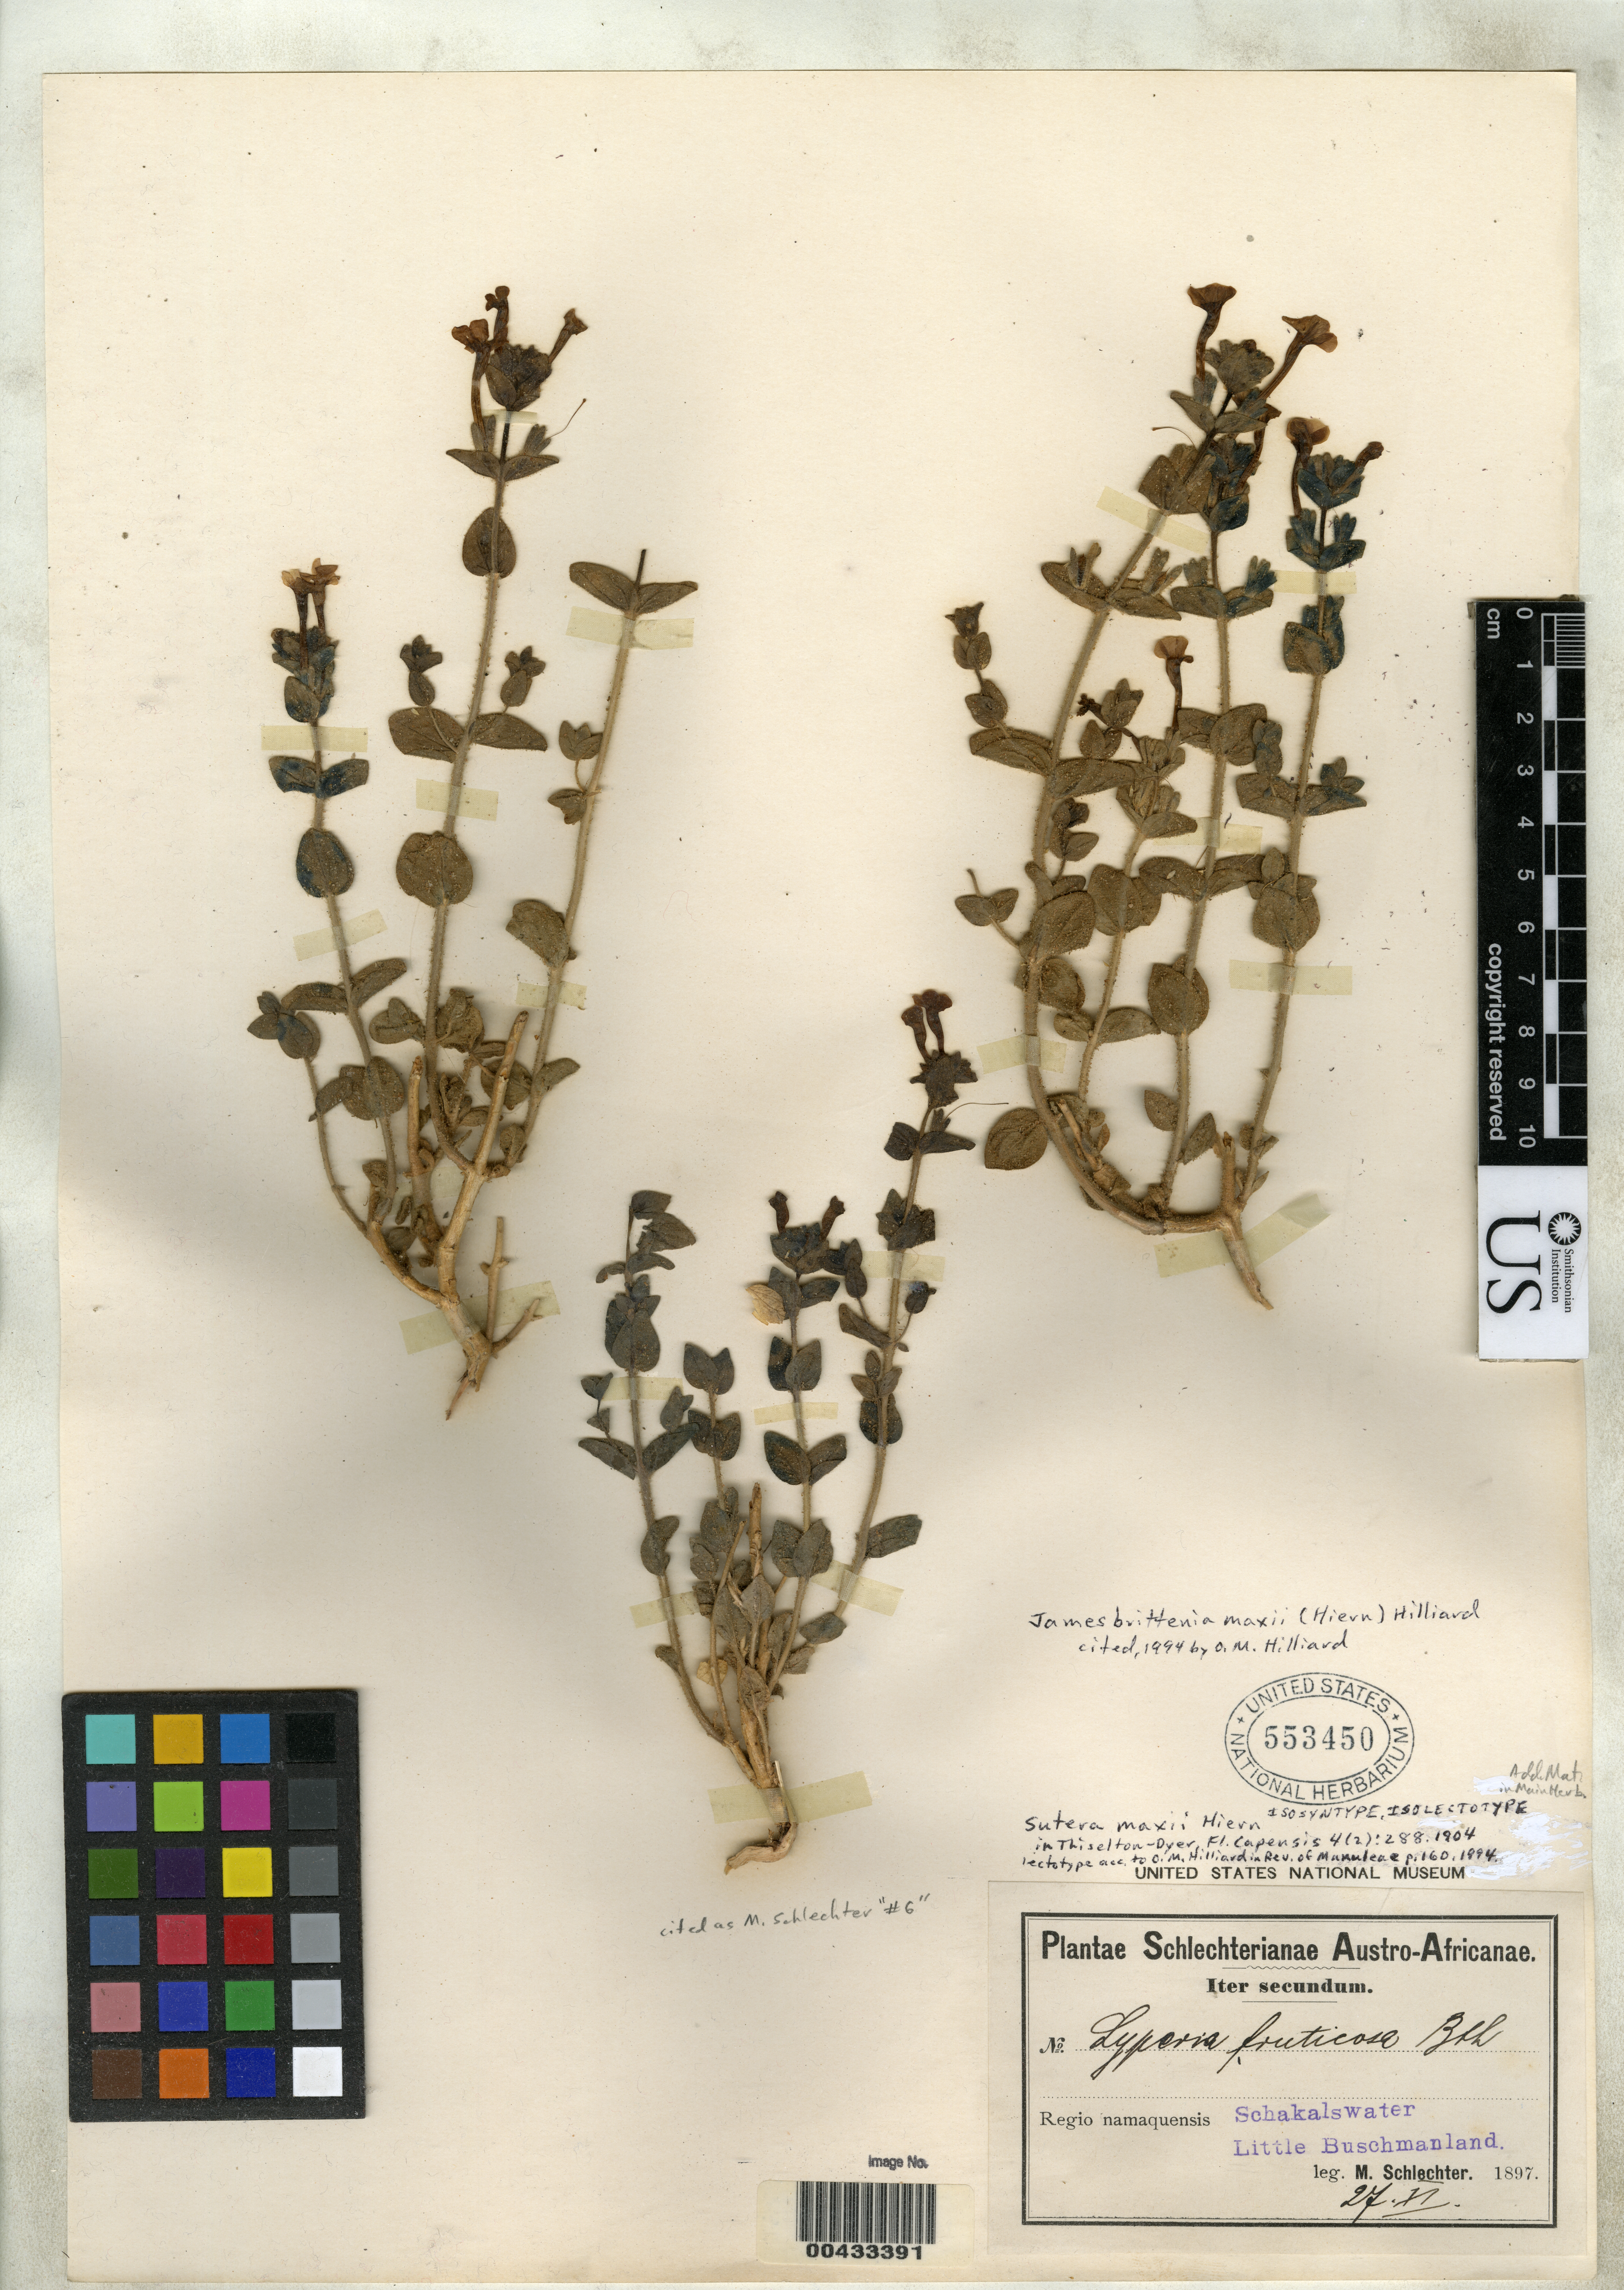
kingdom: Plantae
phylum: Tracheophyta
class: Magnoliopsida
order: Lamiales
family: Scrophulariaceae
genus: Sutera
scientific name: Sutera maxii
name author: Hiern in Dyer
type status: Isolectotype; Isosyntype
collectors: F. R. R. Schlechter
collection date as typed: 27 Nov 1897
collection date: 1897-11-27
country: South Africa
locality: Schakalswater, Little Buschmanland, regio Namaquensis.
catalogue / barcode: US 553450